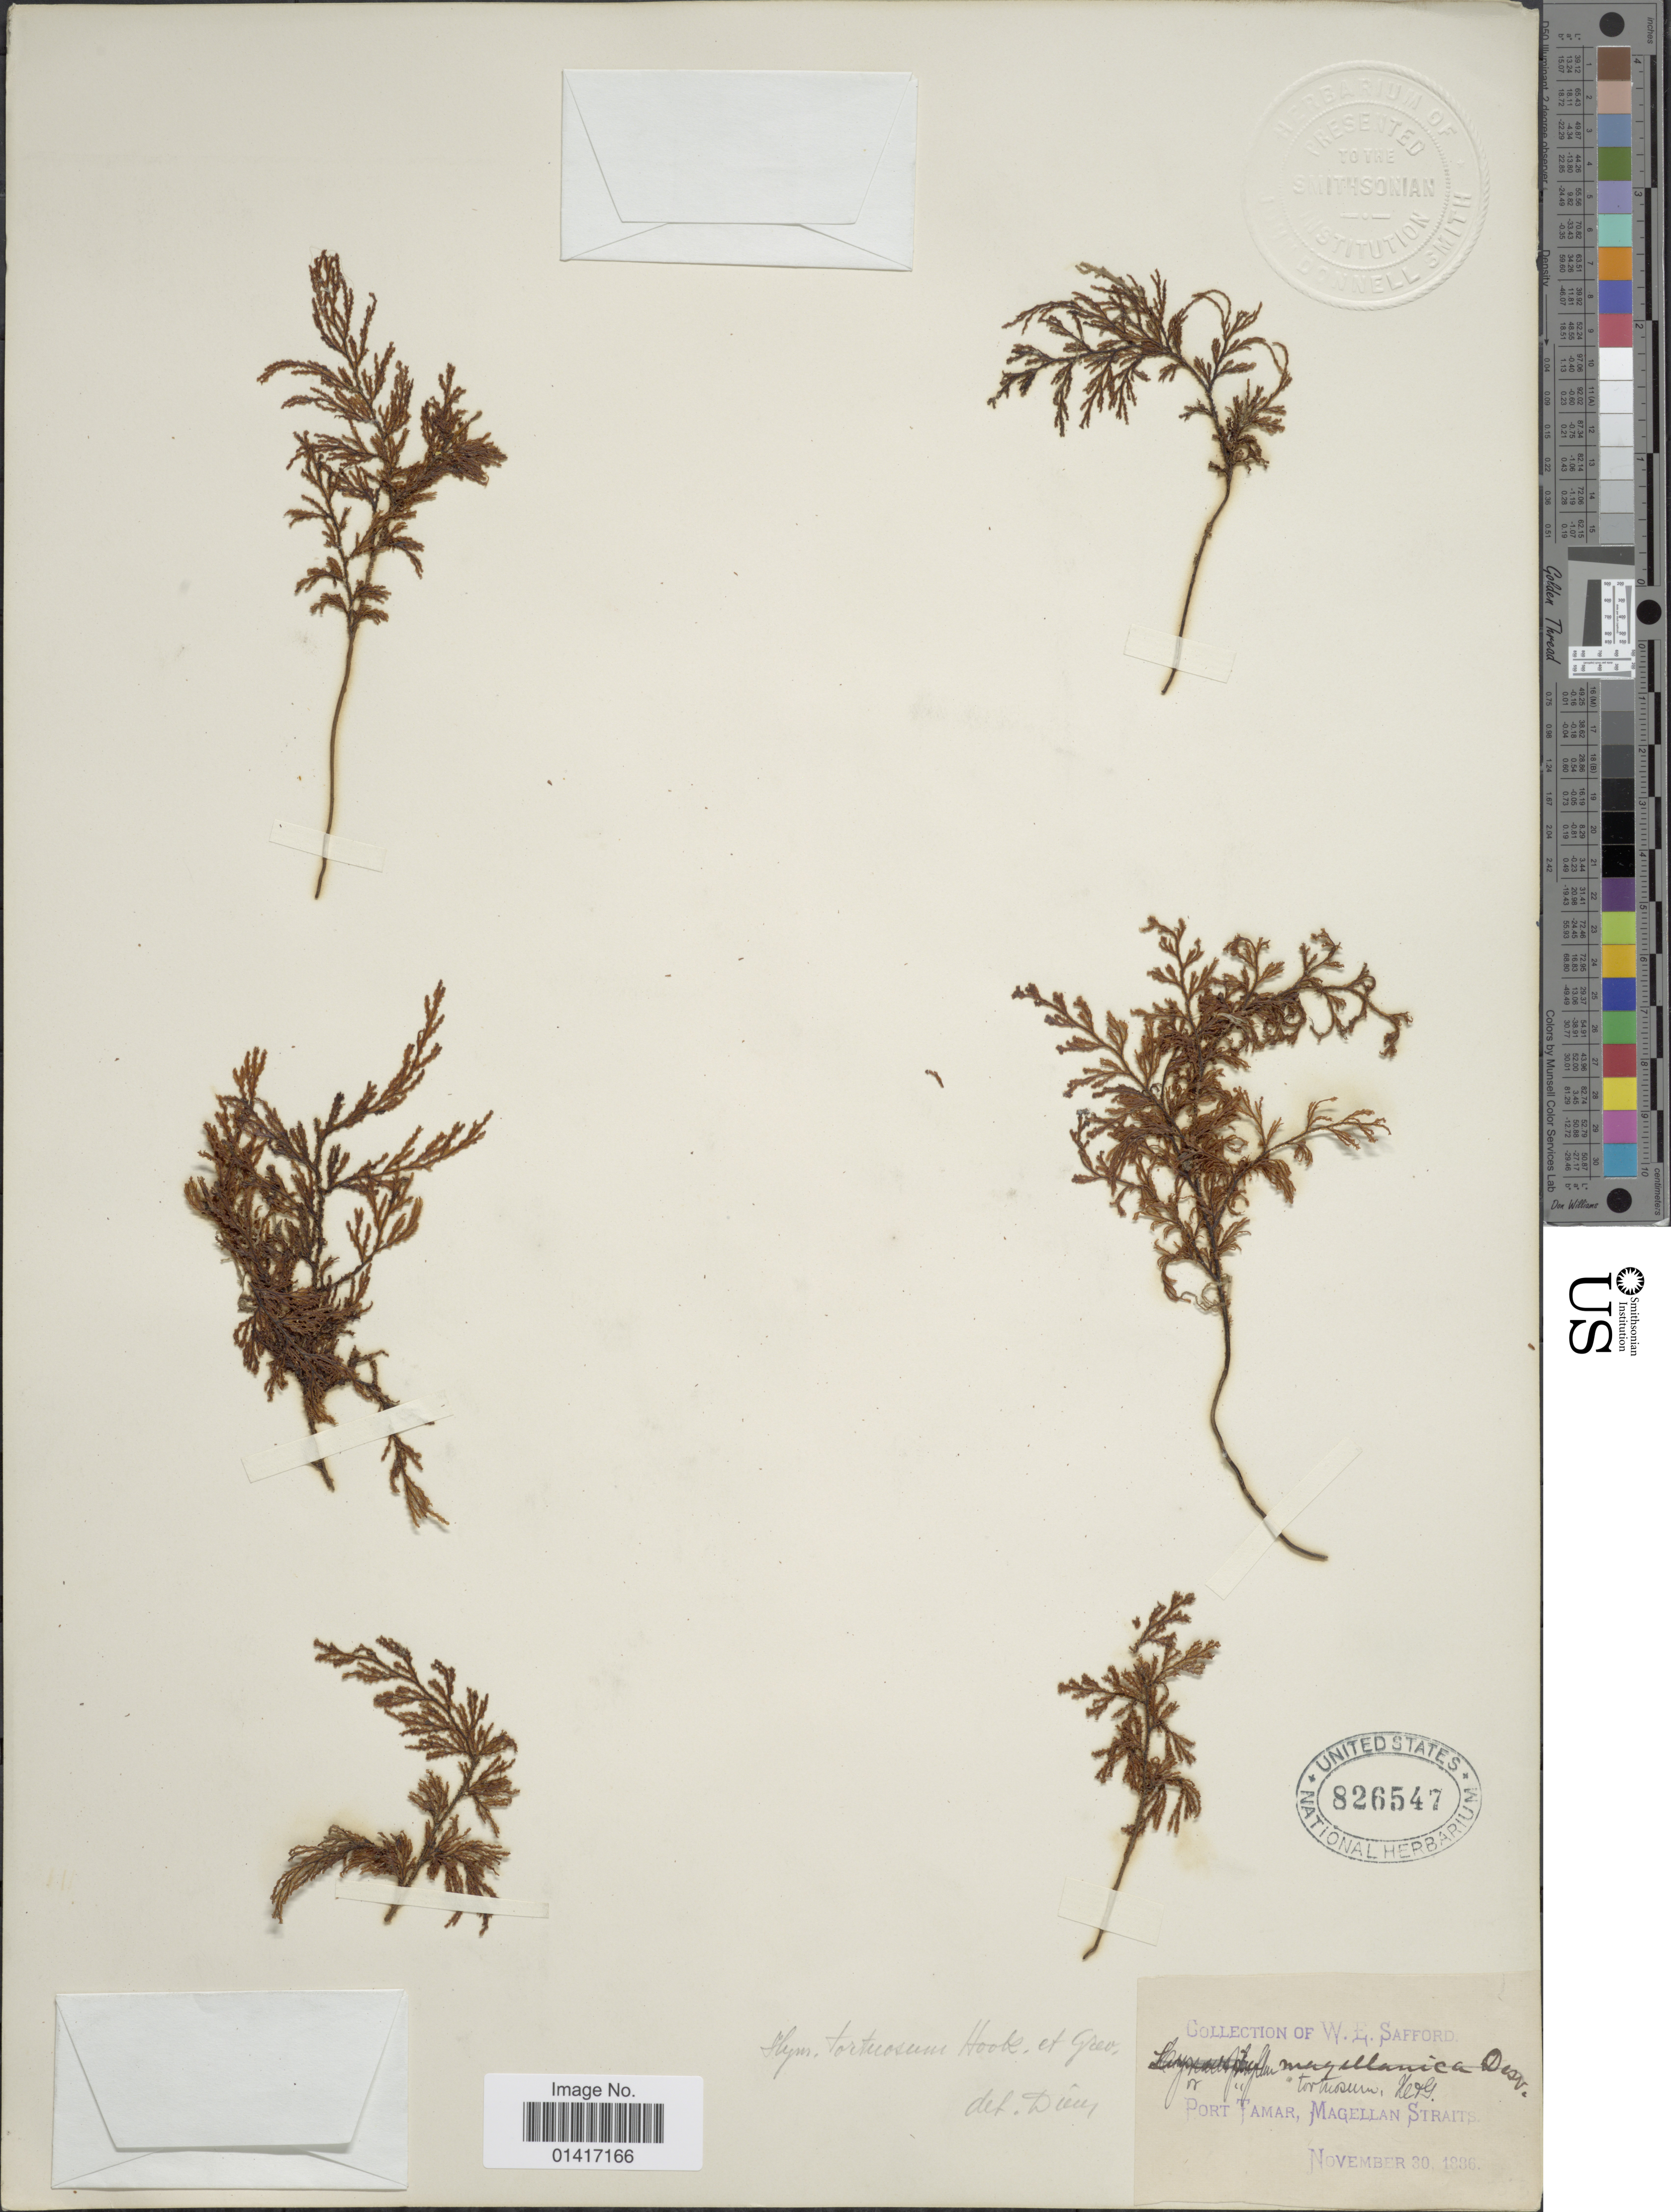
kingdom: Plantae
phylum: Tracheophyta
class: Polypodiopsida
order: Hymenophyllales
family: Hymenophyllaceae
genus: Hymenophyllum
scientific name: Hymenophyllum tortuosum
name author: Hook. & Grev.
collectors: W. E. Safford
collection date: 1886-11-30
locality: Port Tamar, Magellan Straits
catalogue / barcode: US 826547